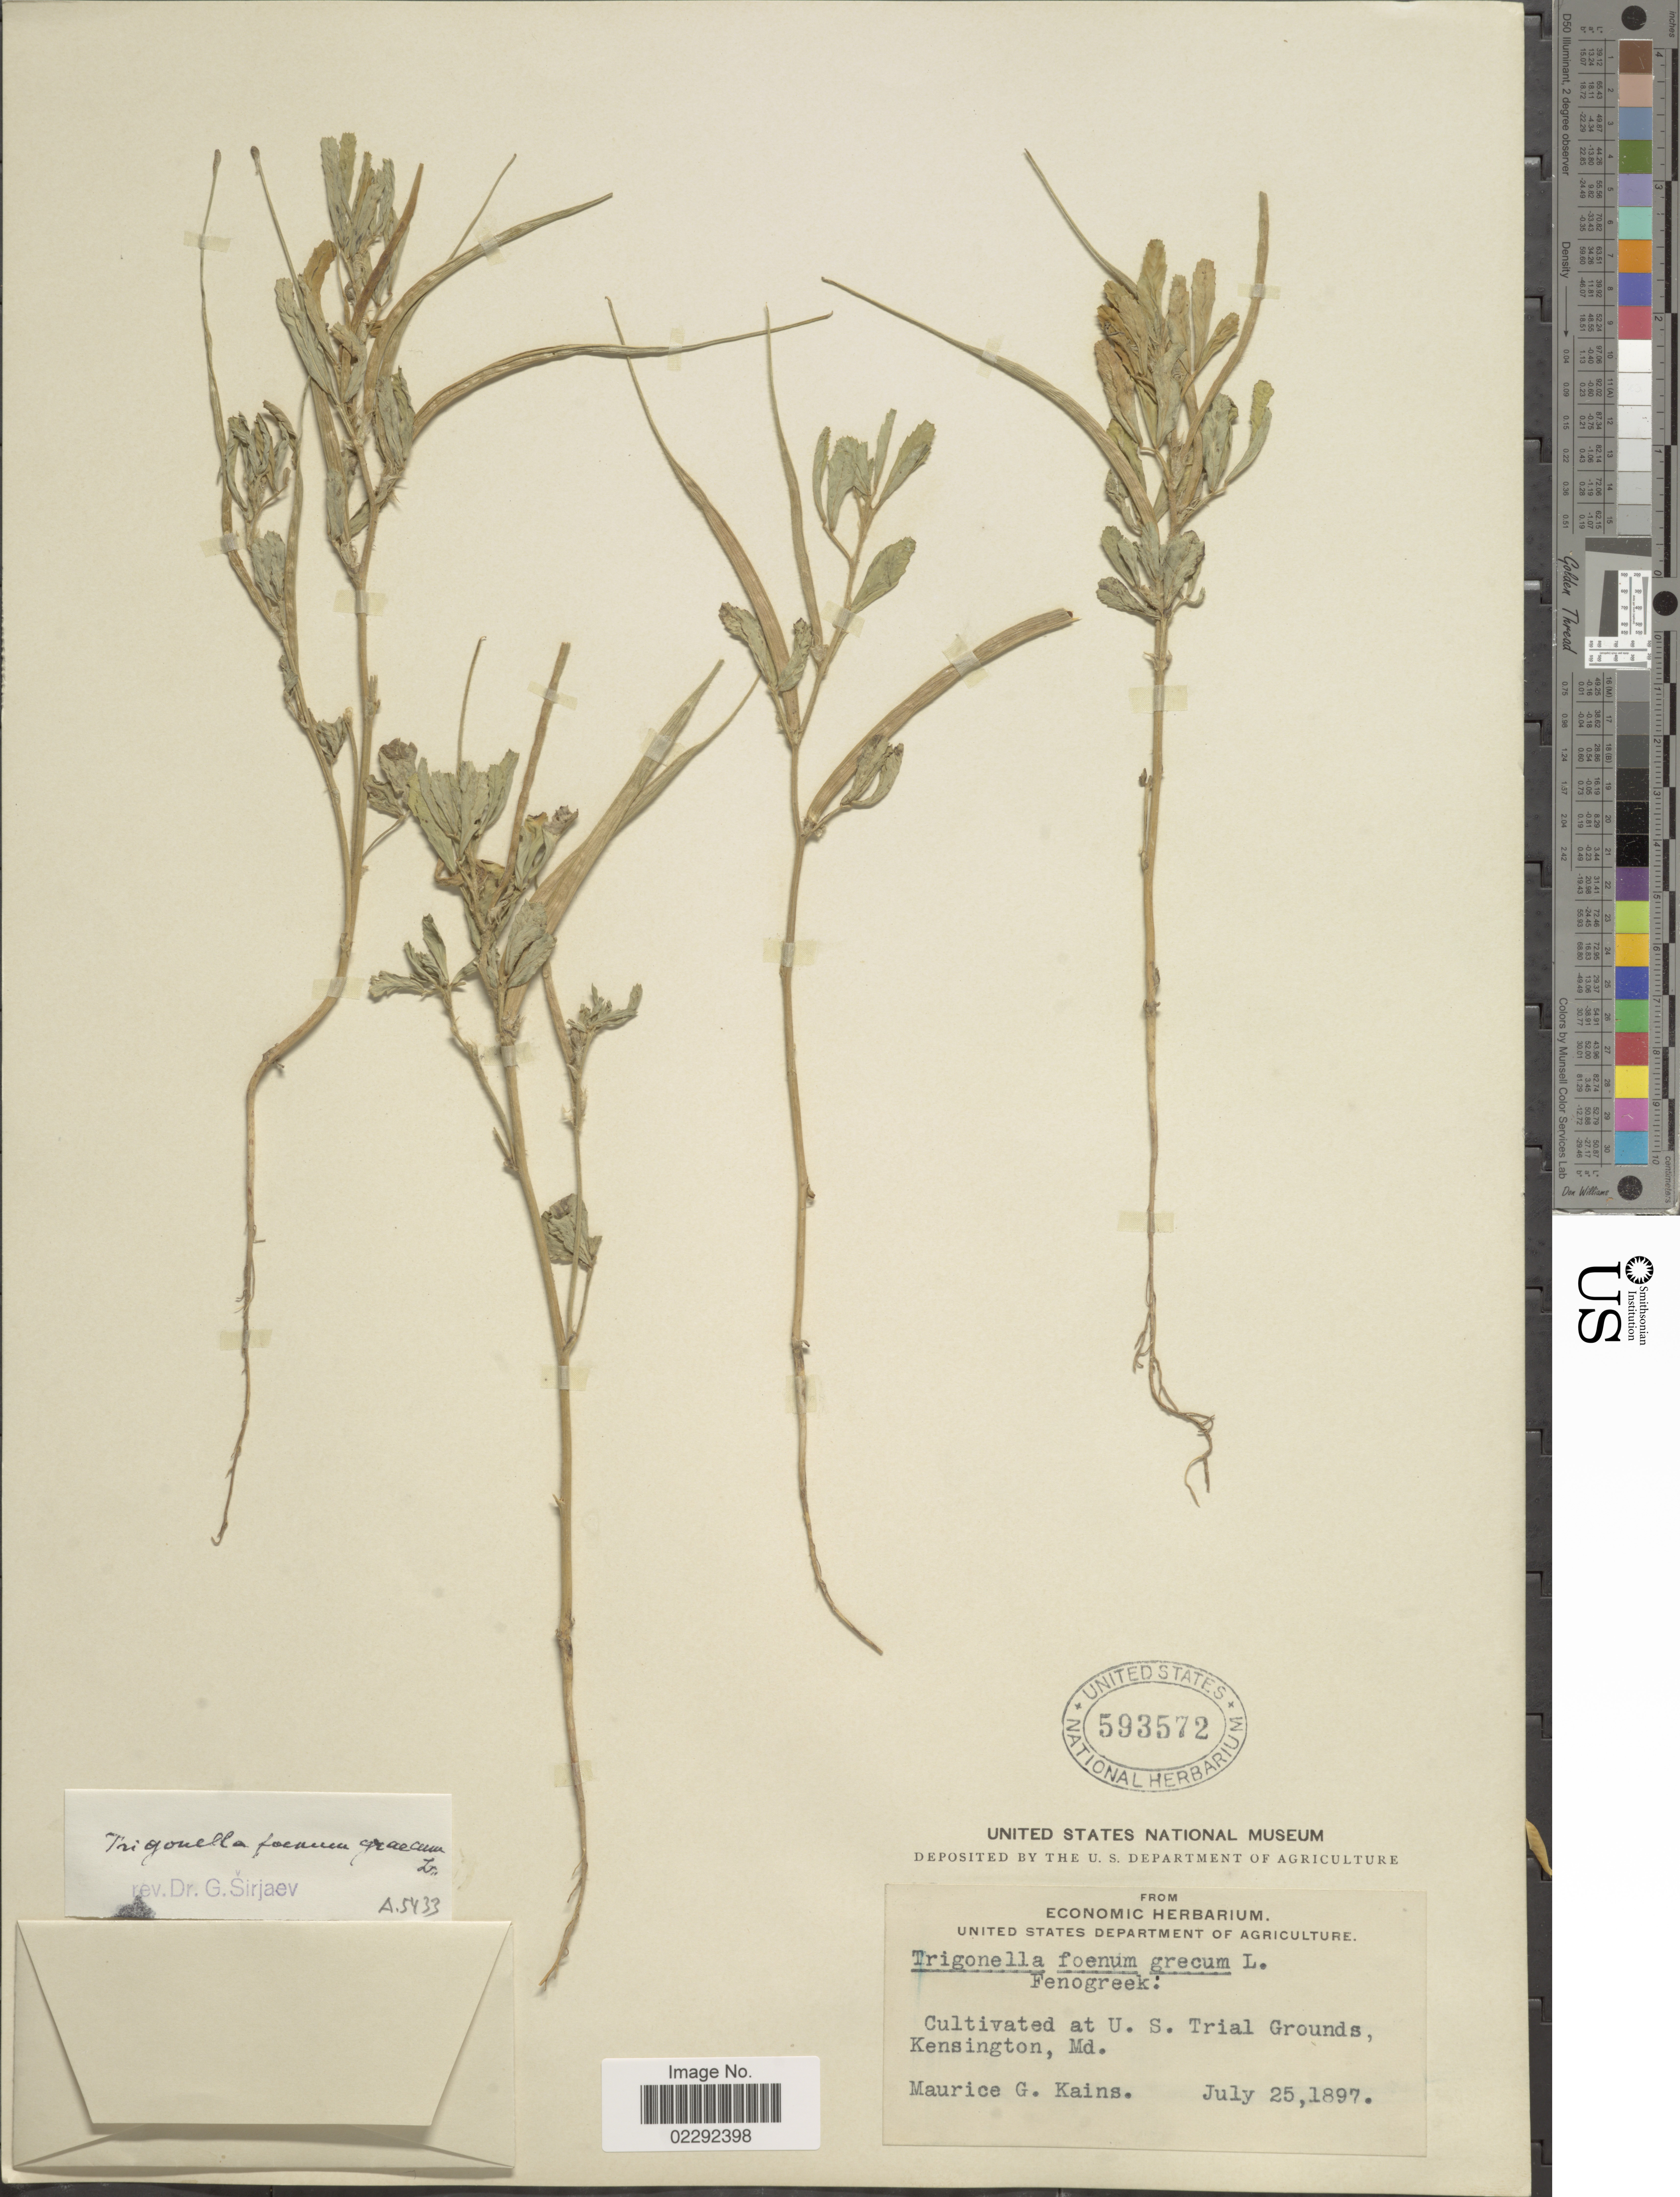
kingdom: Plantae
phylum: Tracheophyta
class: Magnoliopsida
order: Fabales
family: Fabaceae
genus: Trigonella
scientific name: Trigonella foenum-graecum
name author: L.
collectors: M. Kains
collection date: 1897-07-25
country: United States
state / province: Maryland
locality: U. S. Trail Grounds, Kensington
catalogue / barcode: US 593572